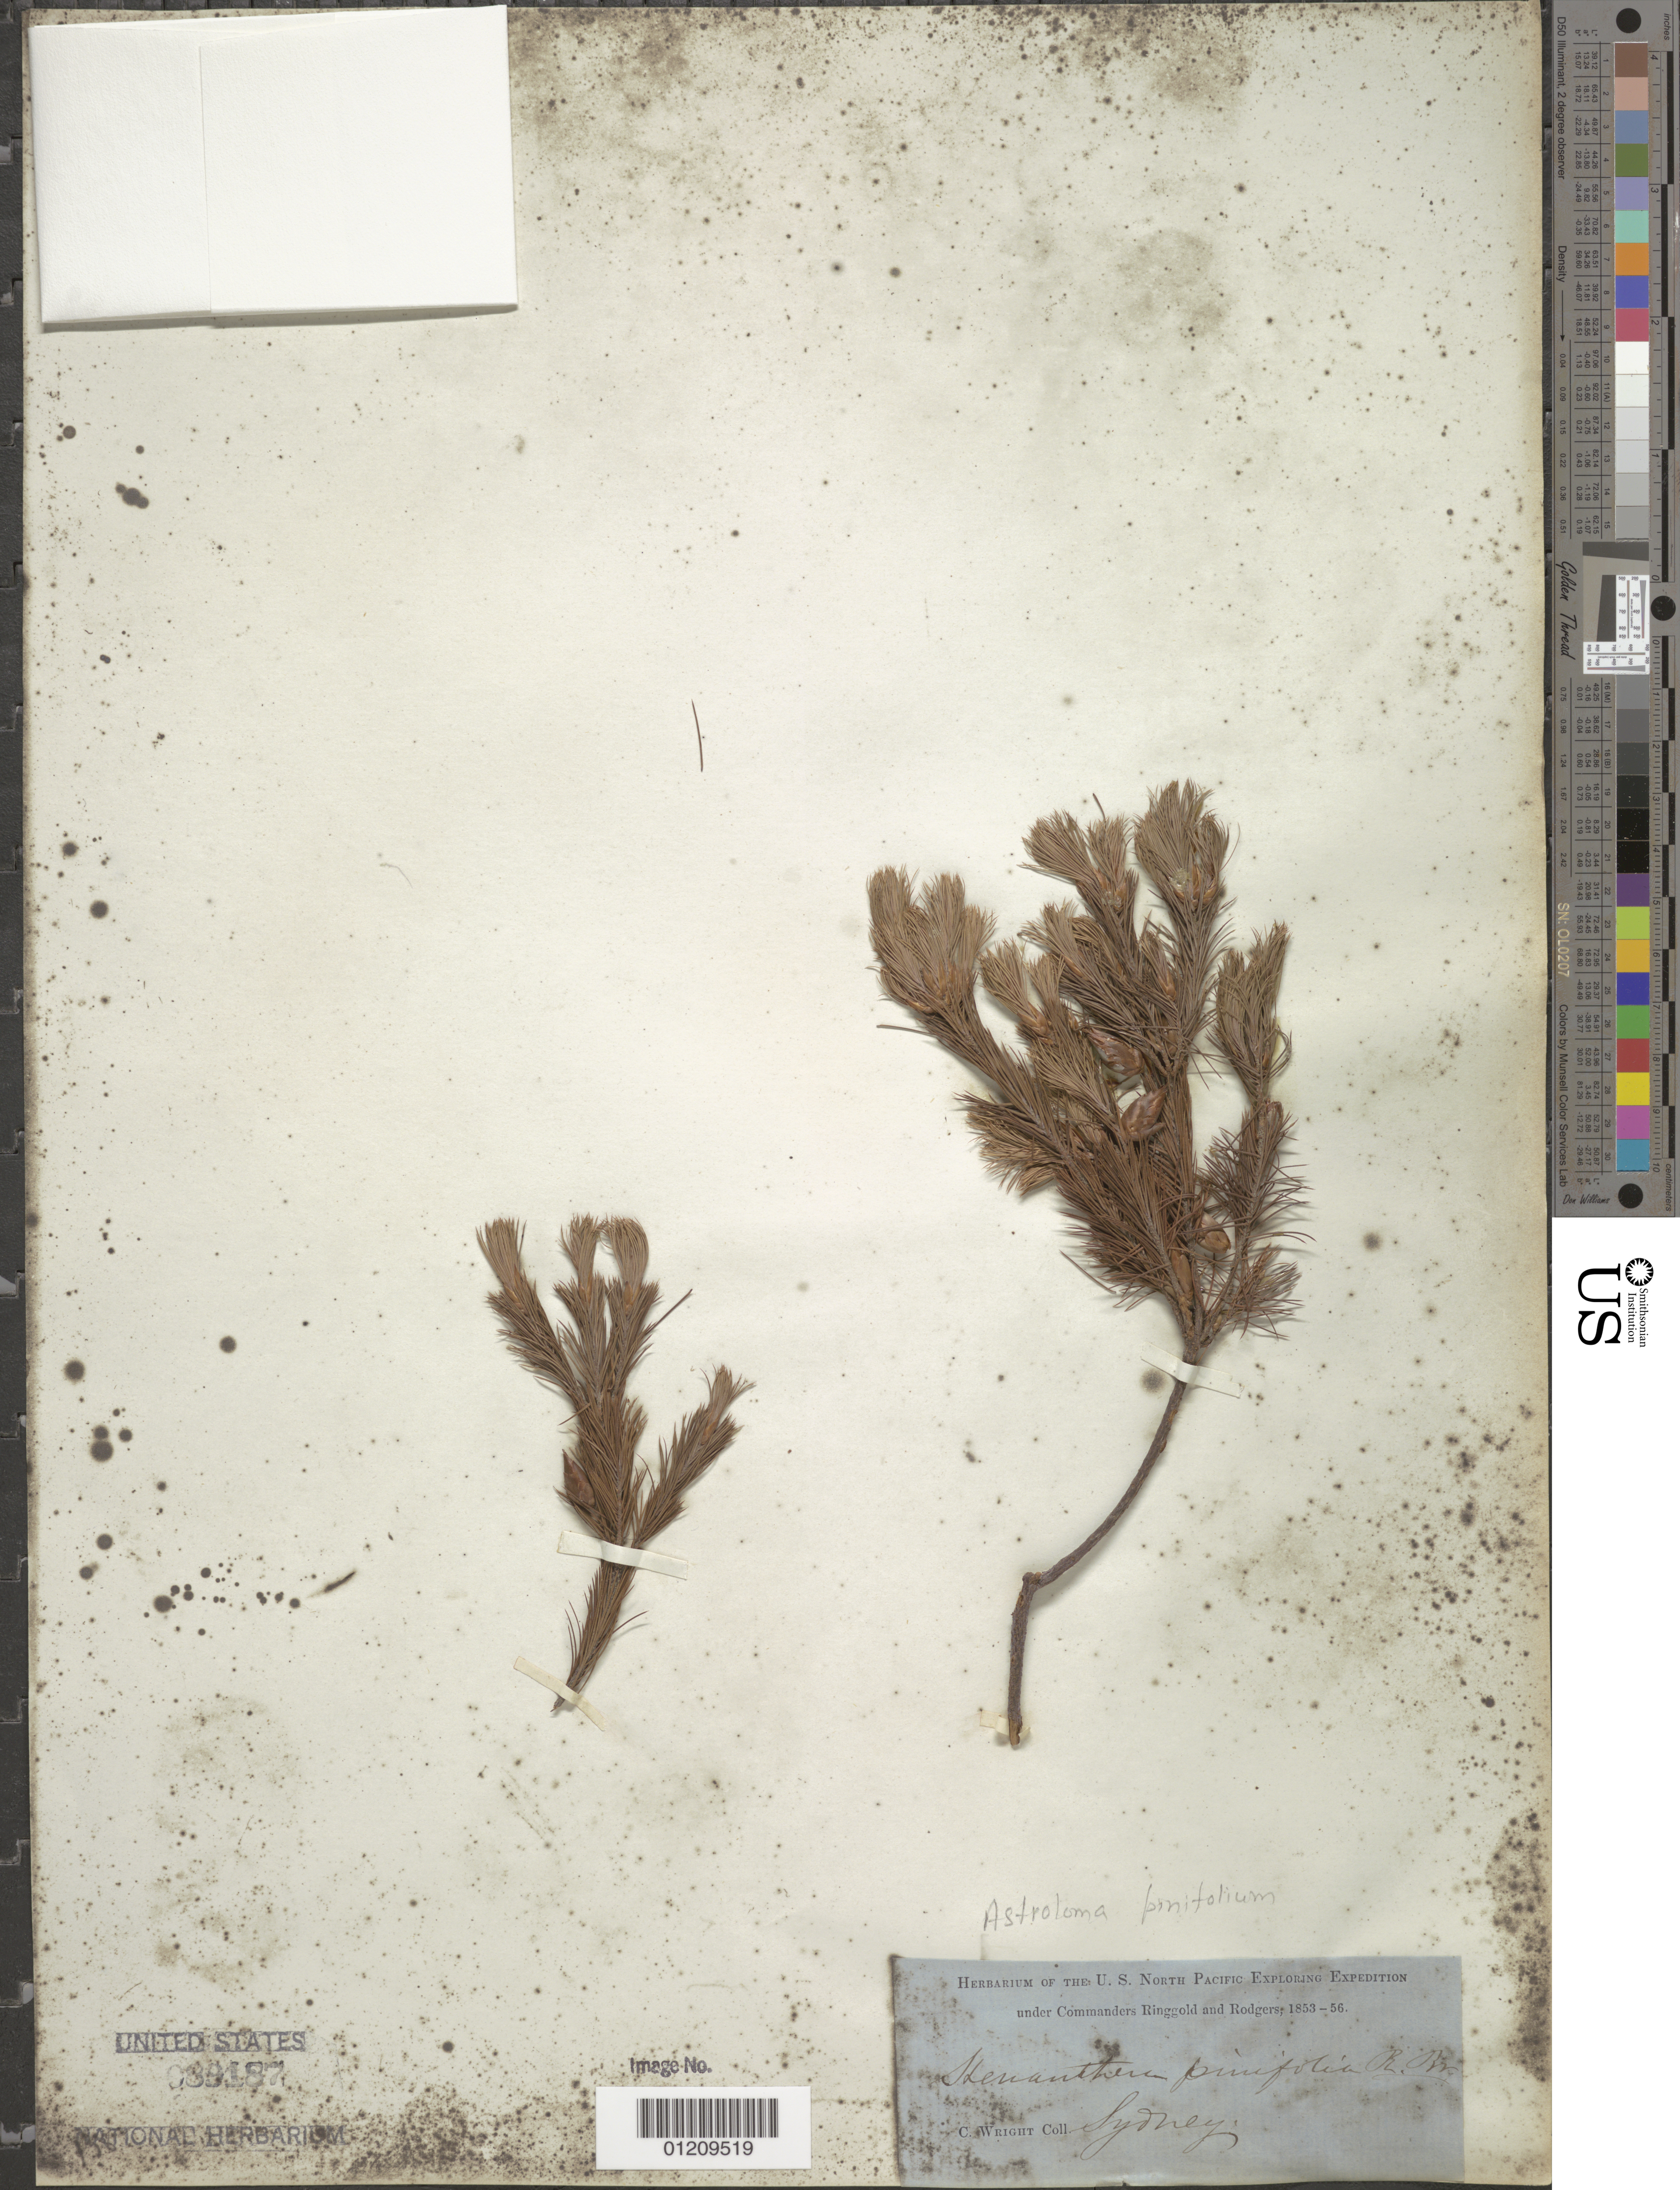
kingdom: Plantae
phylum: Tracheophyta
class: Magnoliopsida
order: Ericales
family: Ericaceae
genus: Astroloma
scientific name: Astroloma pinifolium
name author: (R. Br.) Benth.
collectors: C. Wright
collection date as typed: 1853 to -- -- 1856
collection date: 1853/1856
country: Australia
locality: Sydney.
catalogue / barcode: US 89187